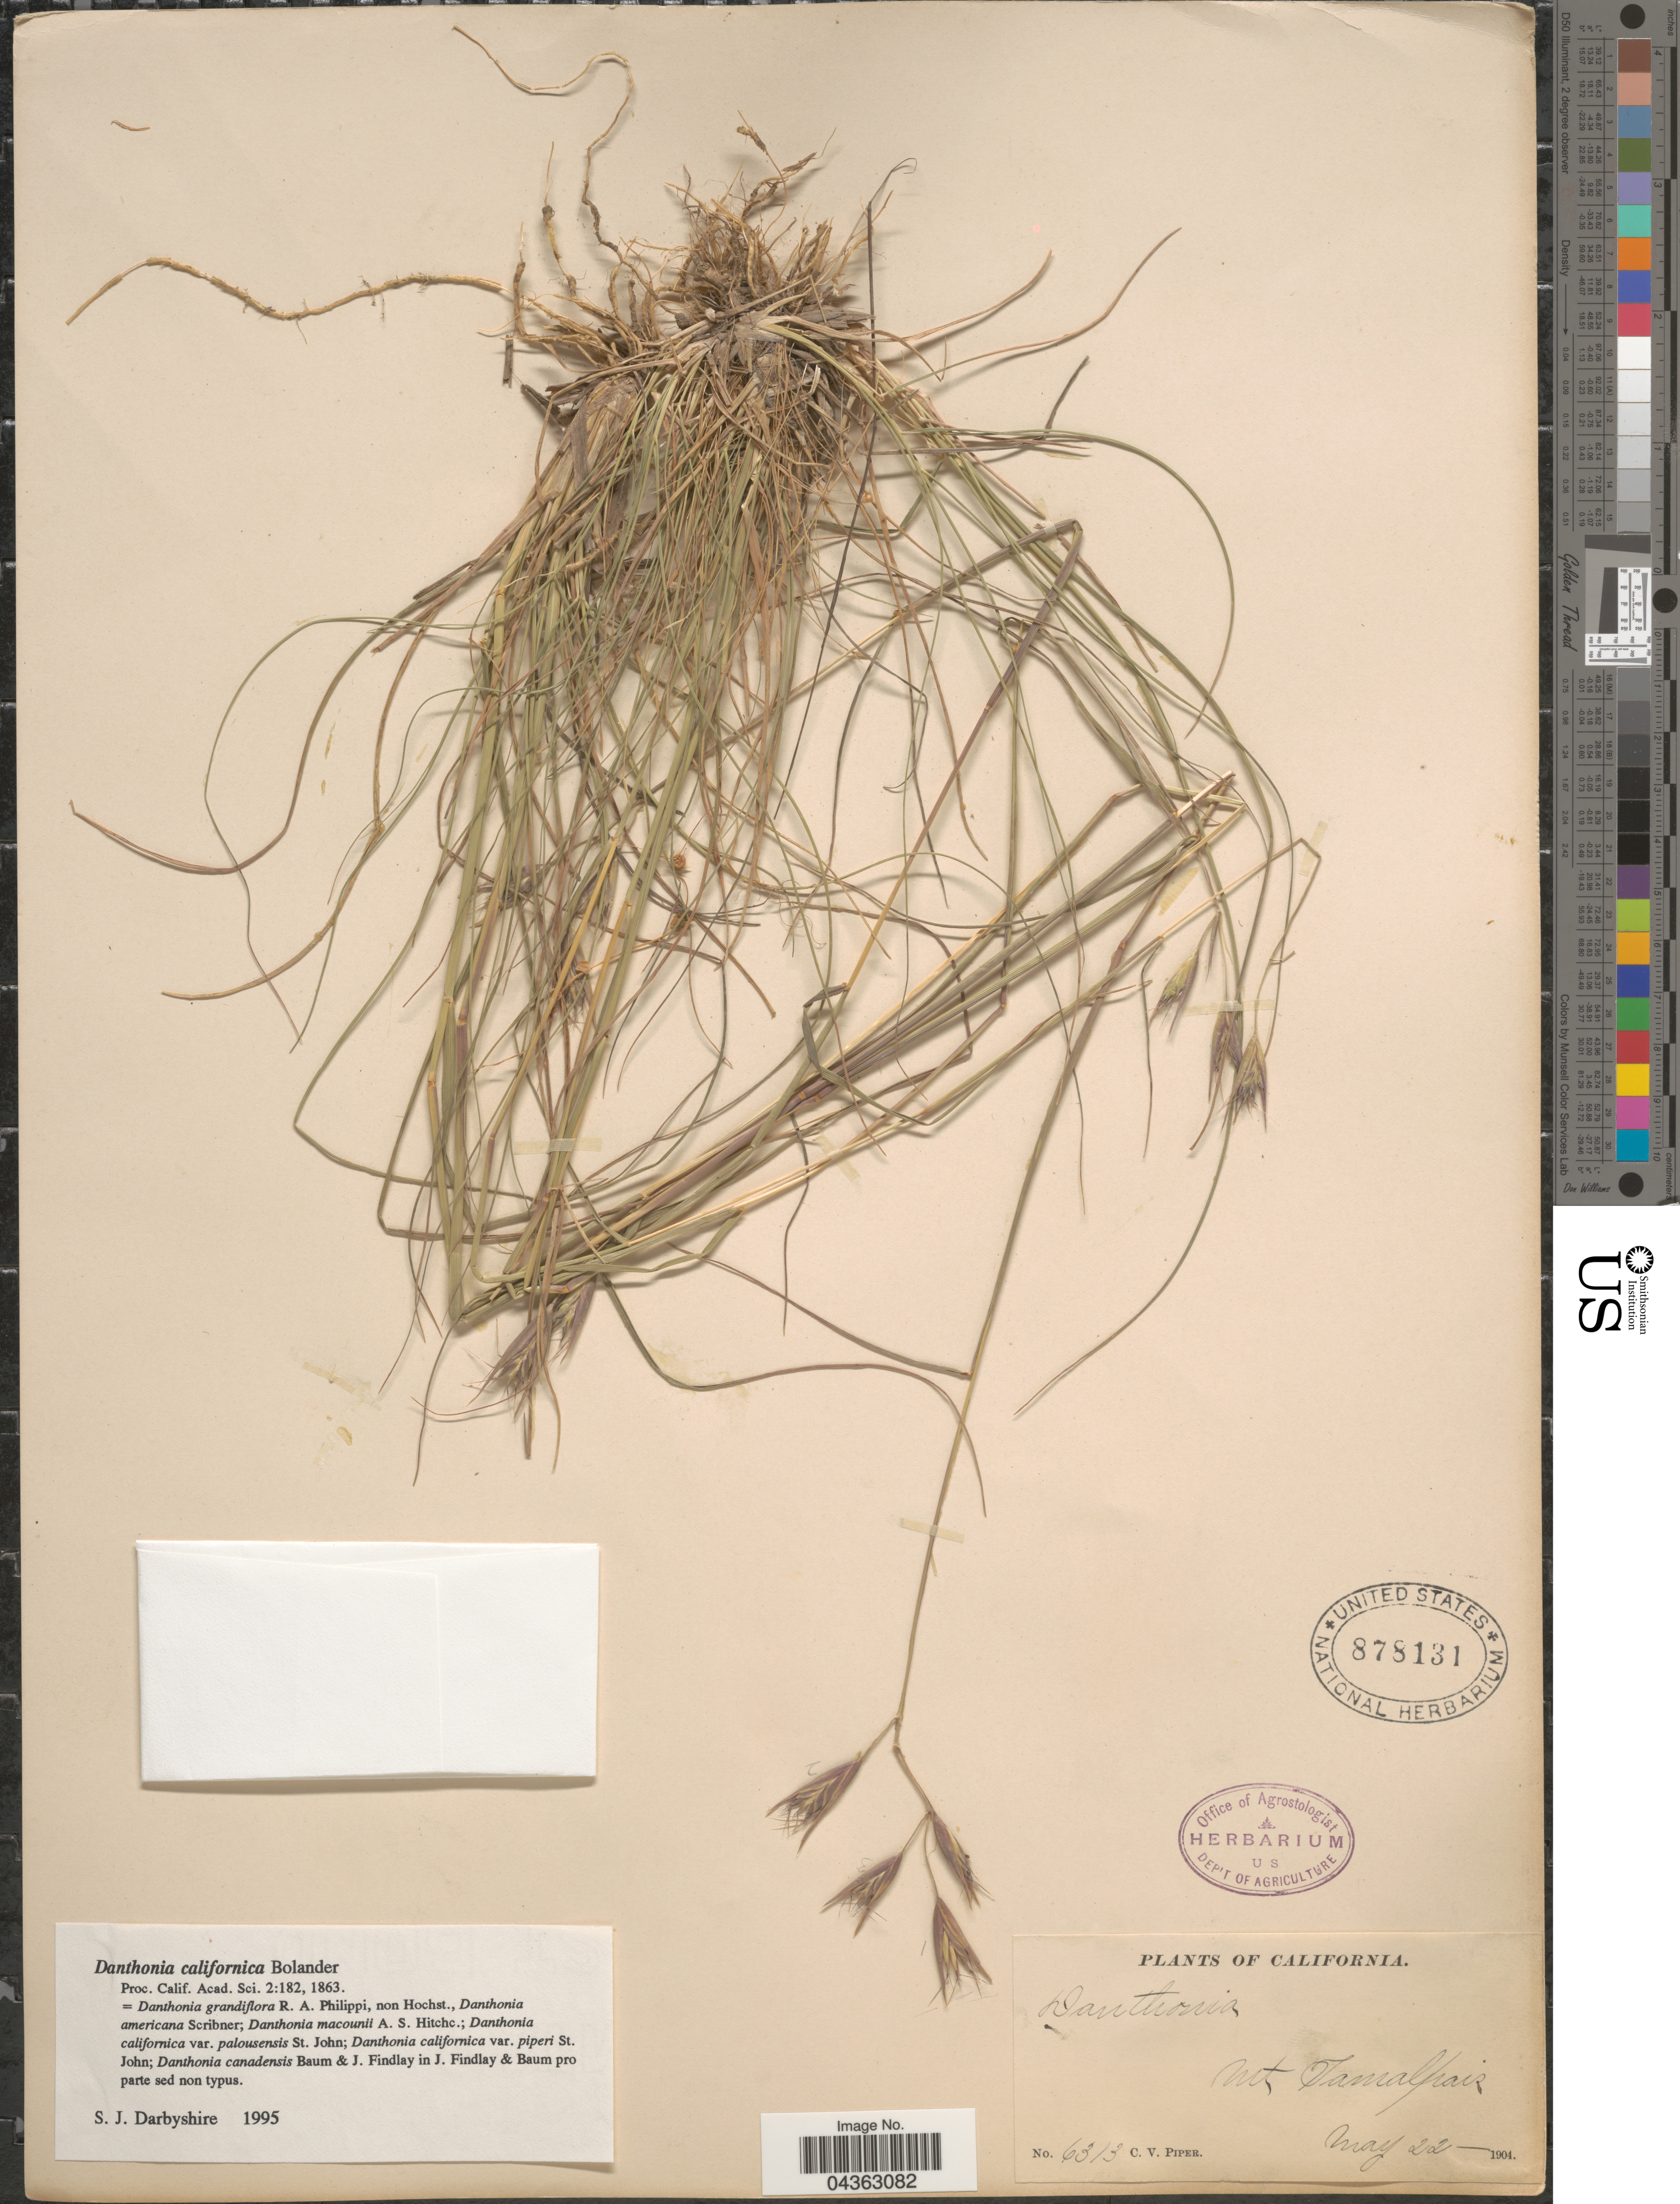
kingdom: Plantae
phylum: Tracheophyta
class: Liliopsida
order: Poales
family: Poaceae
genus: Danthonia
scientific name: Danthonia californica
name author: Bol.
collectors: C. V. Piper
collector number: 6313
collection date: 1904-05-22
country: United States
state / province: California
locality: Mt Tamalpais.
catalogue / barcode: US 878131